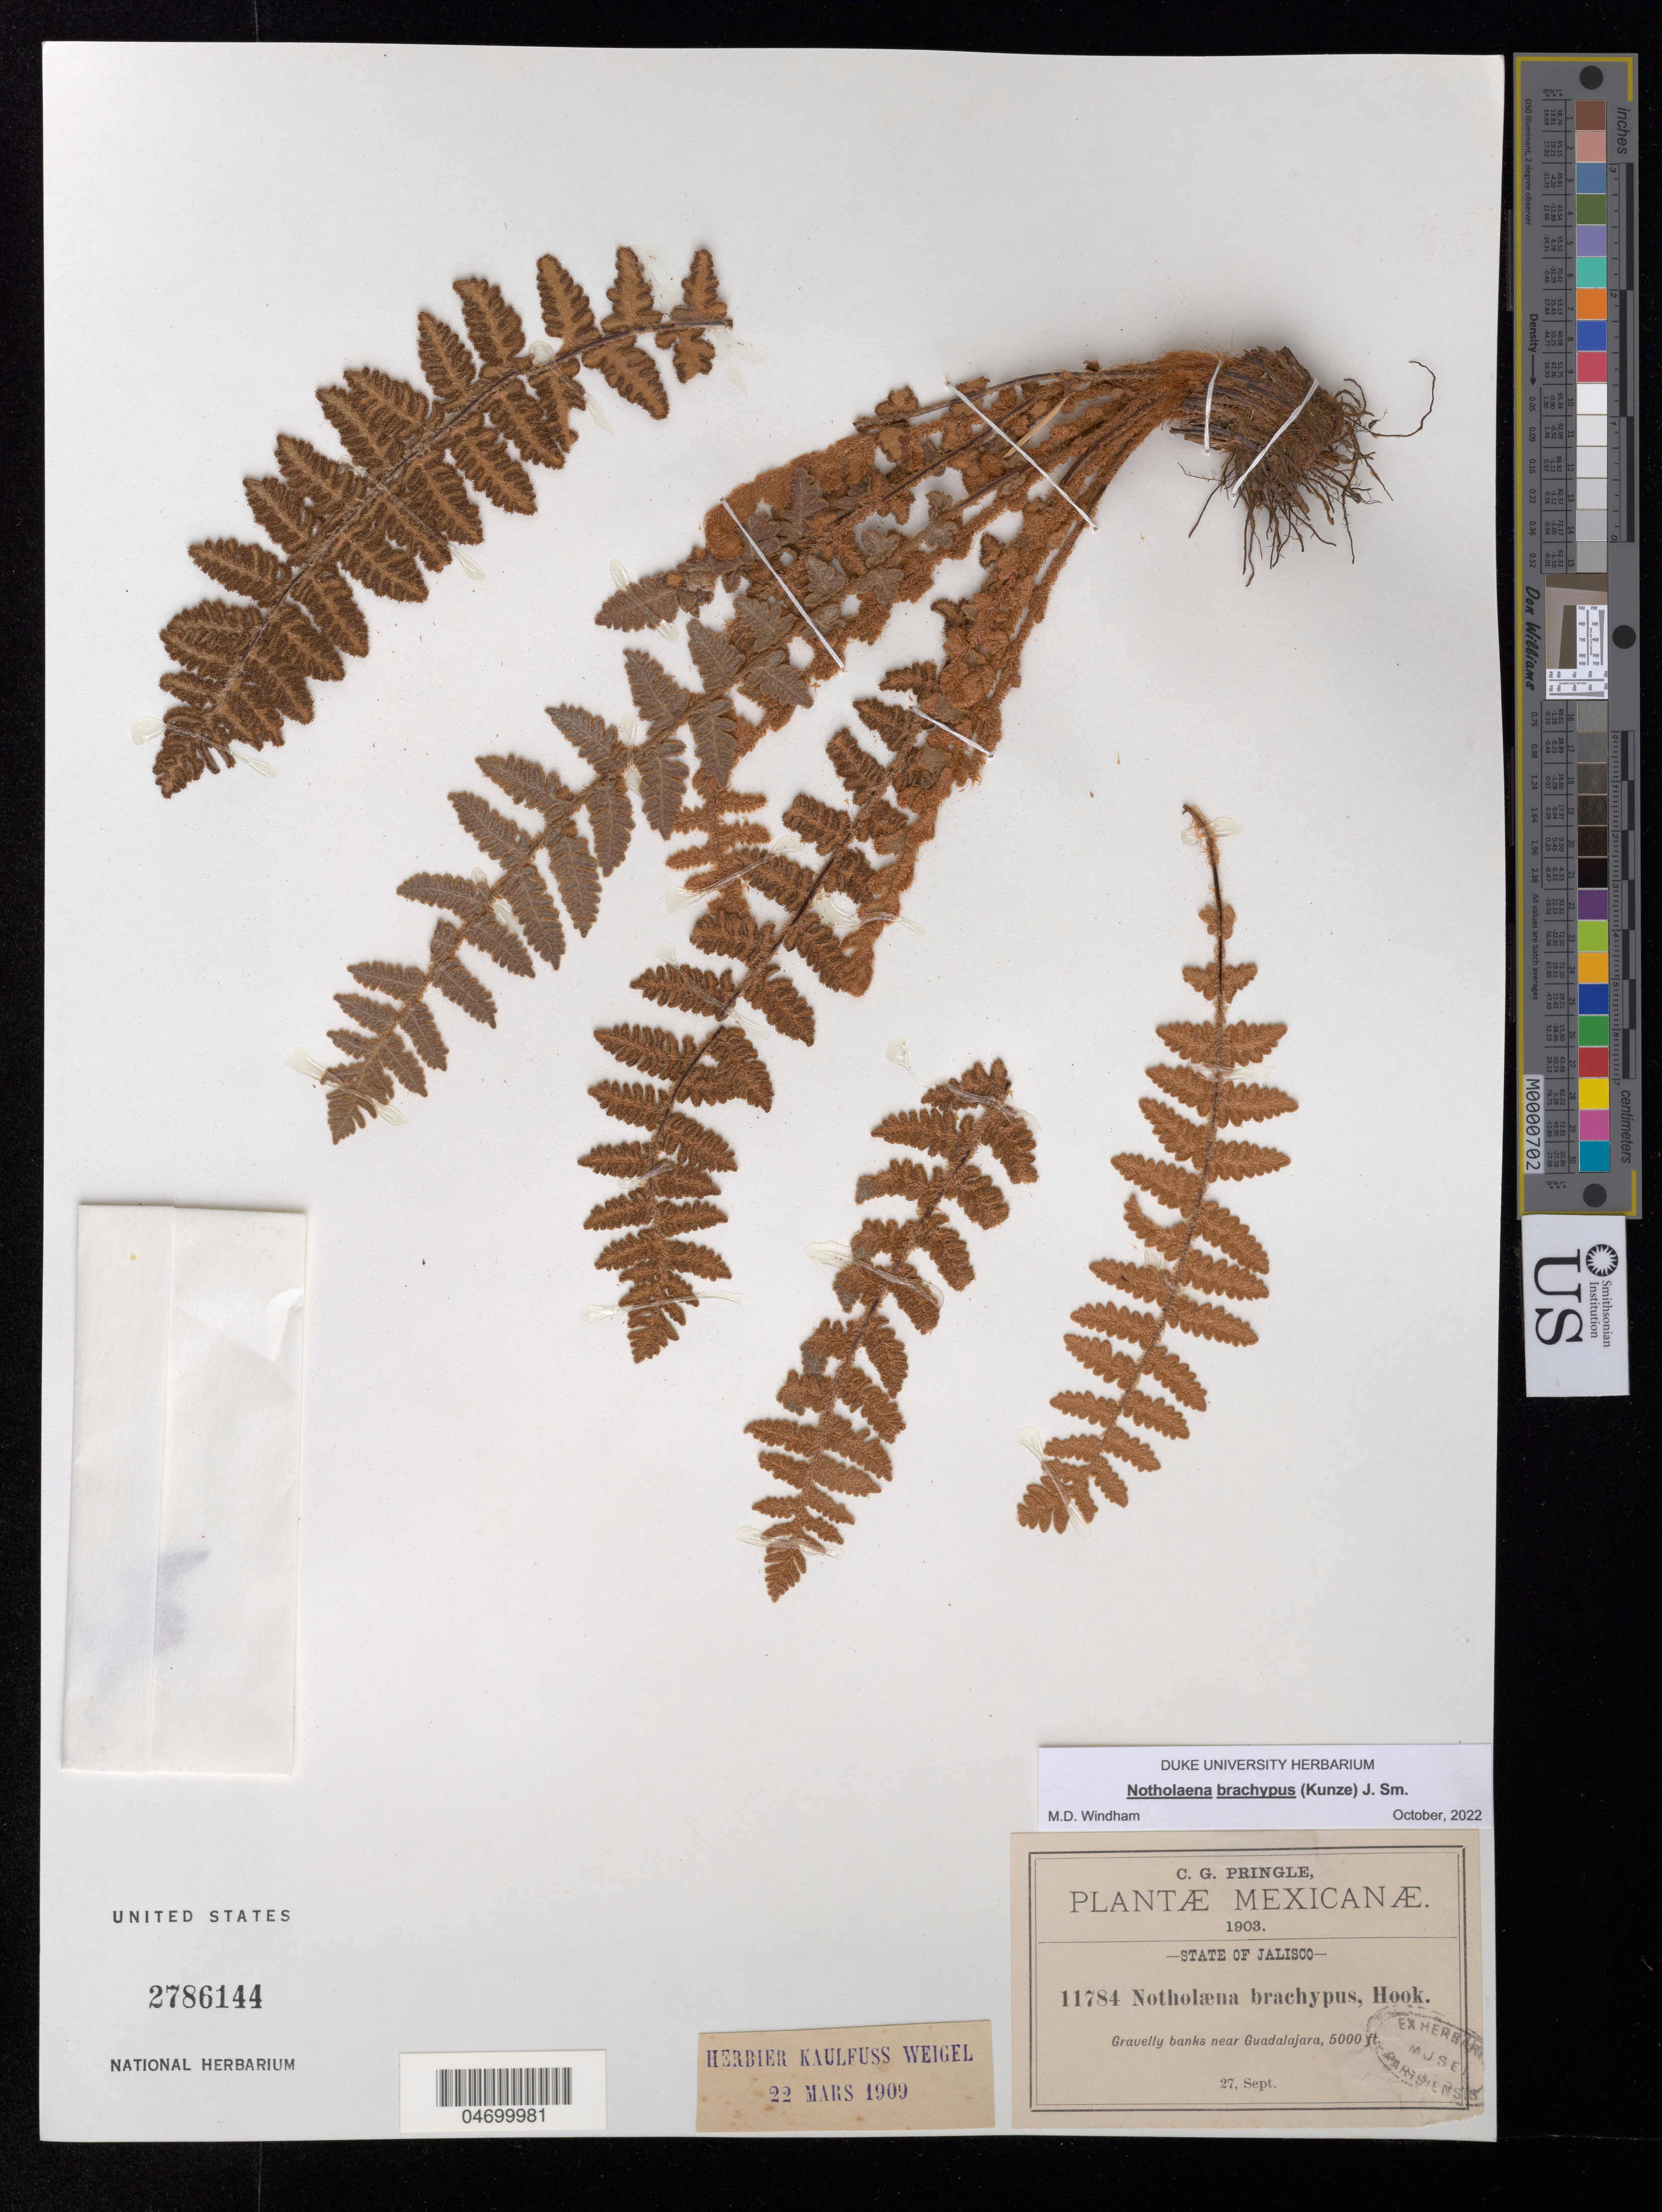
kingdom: Plantae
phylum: Tracheophyta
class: Polypodiopsida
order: Polypodiales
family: Pteridaceae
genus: Notholaena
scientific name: Notholaena brachypus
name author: (Kunze) J. Sm.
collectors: C. G. Pringle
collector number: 11784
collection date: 1903-09-27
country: Mexico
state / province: Jalisco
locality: Gravelly banks near Guadalajara.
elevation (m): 1524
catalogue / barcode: US 2786144